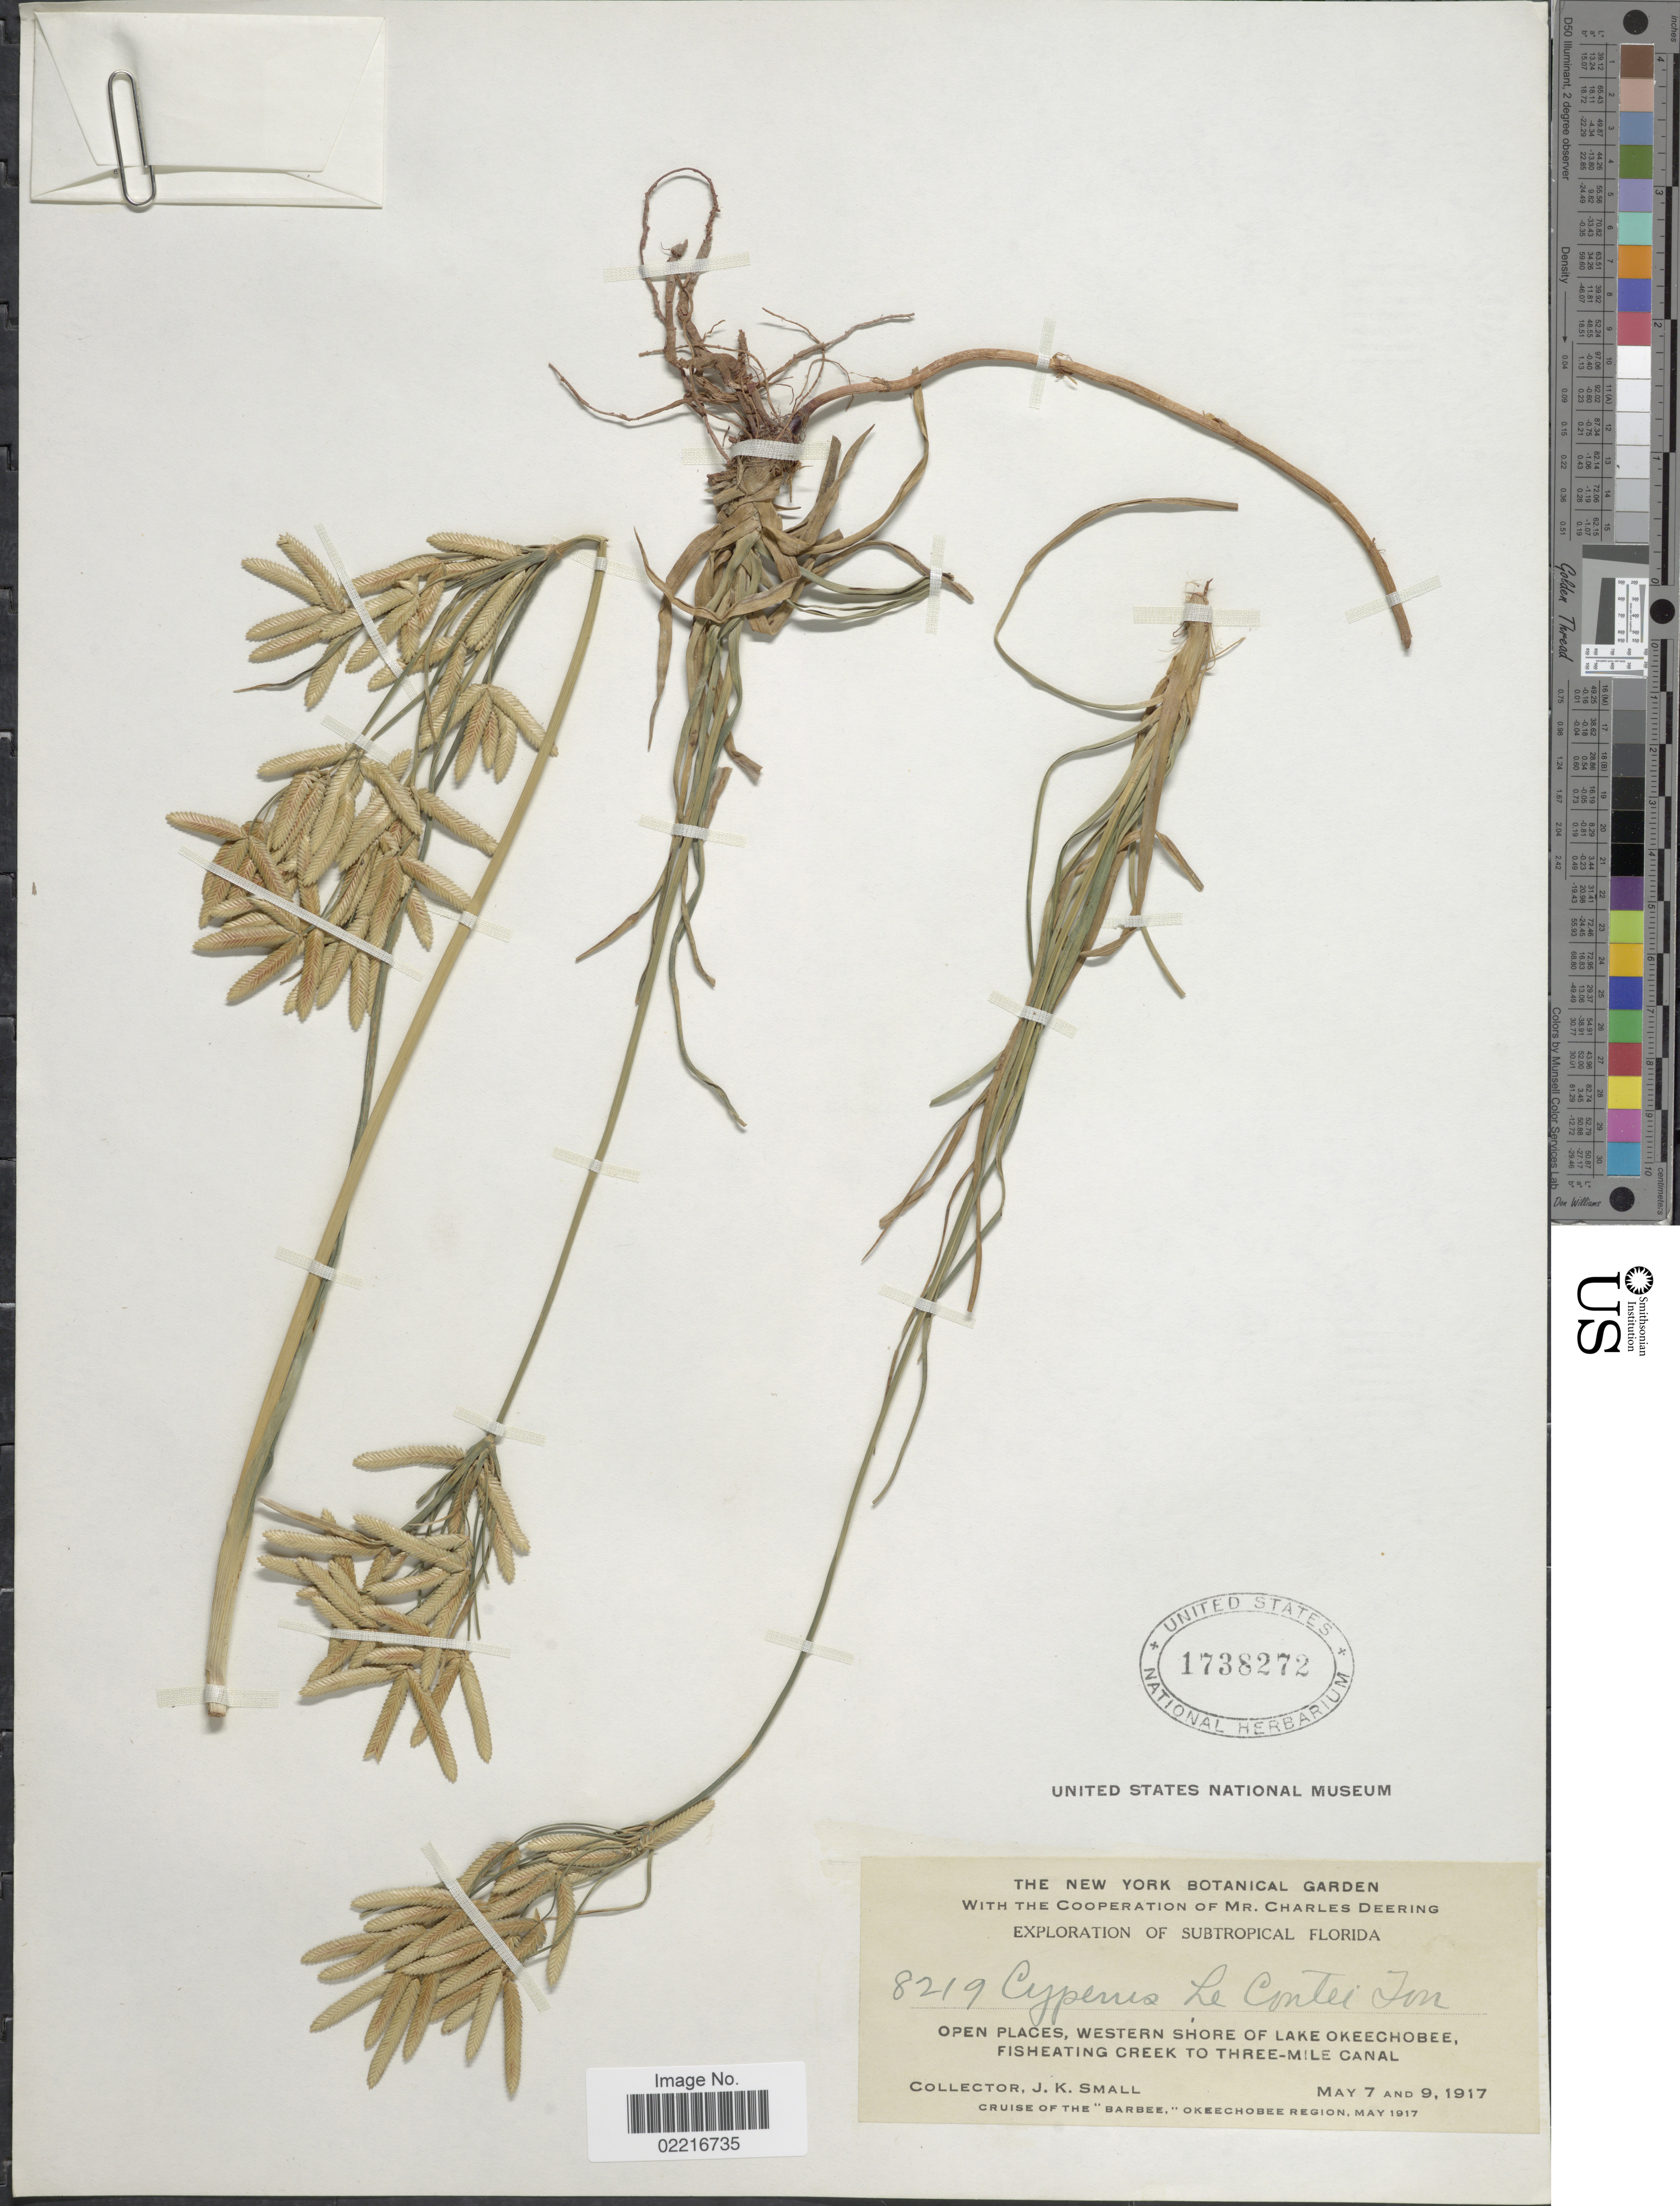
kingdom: Plantae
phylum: Tracheophyta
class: Liliopsida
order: Poales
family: Cyperaceae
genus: Cyperus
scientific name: Cyperus lecontei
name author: Torr. ex Steud.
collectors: J. K. Small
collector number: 8219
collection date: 1917-05-07/1917-05-09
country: United States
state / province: Florida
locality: Western shore of Lake Okeechobee, Fisheating Creek to Three-Mile Canal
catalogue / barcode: US 1738272